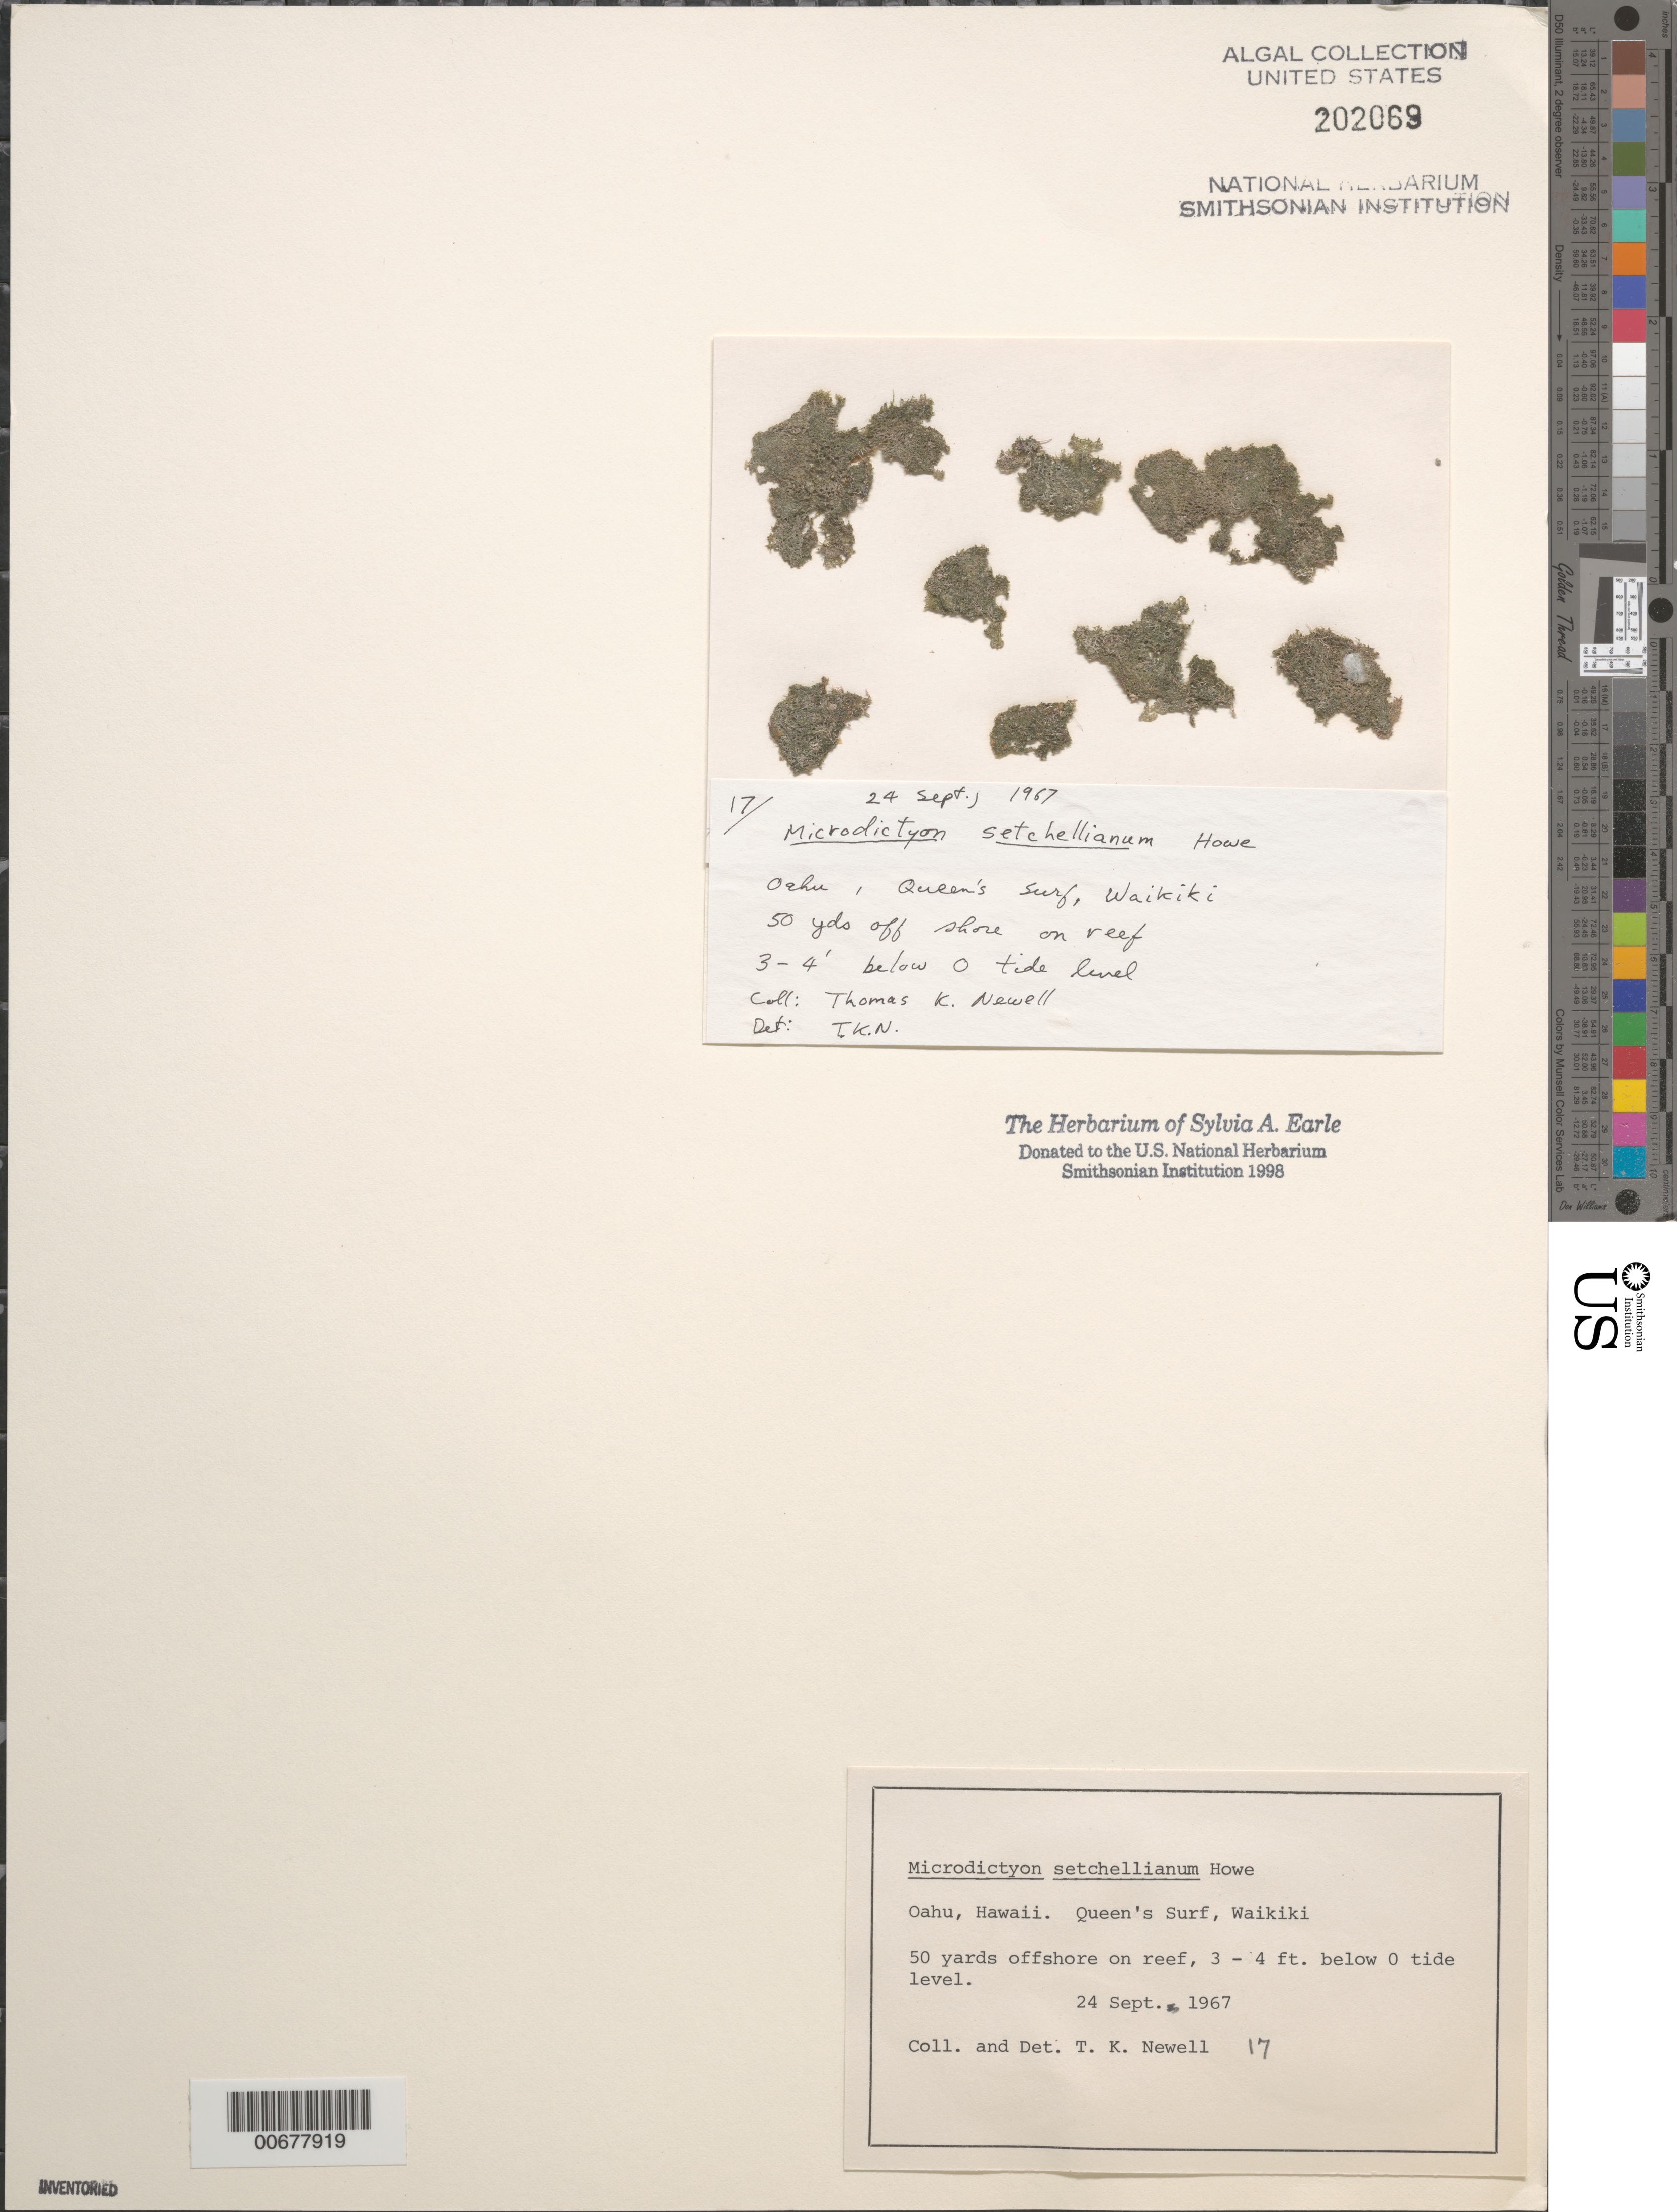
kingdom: Plantae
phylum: Chlorophyta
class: Ulvophyceae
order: Cladophorales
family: Anadyomenaceae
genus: Microdictyon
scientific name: Microdictyon setchellianum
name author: M. Howe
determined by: Newell, Thomas K.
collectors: T. K. Newell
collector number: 17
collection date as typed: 24 Sep 1967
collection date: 1967-09-24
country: United States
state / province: Hawaii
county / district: Honolulu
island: Oahu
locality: Waikiki, Queen's Ssurf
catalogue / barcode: US 202069